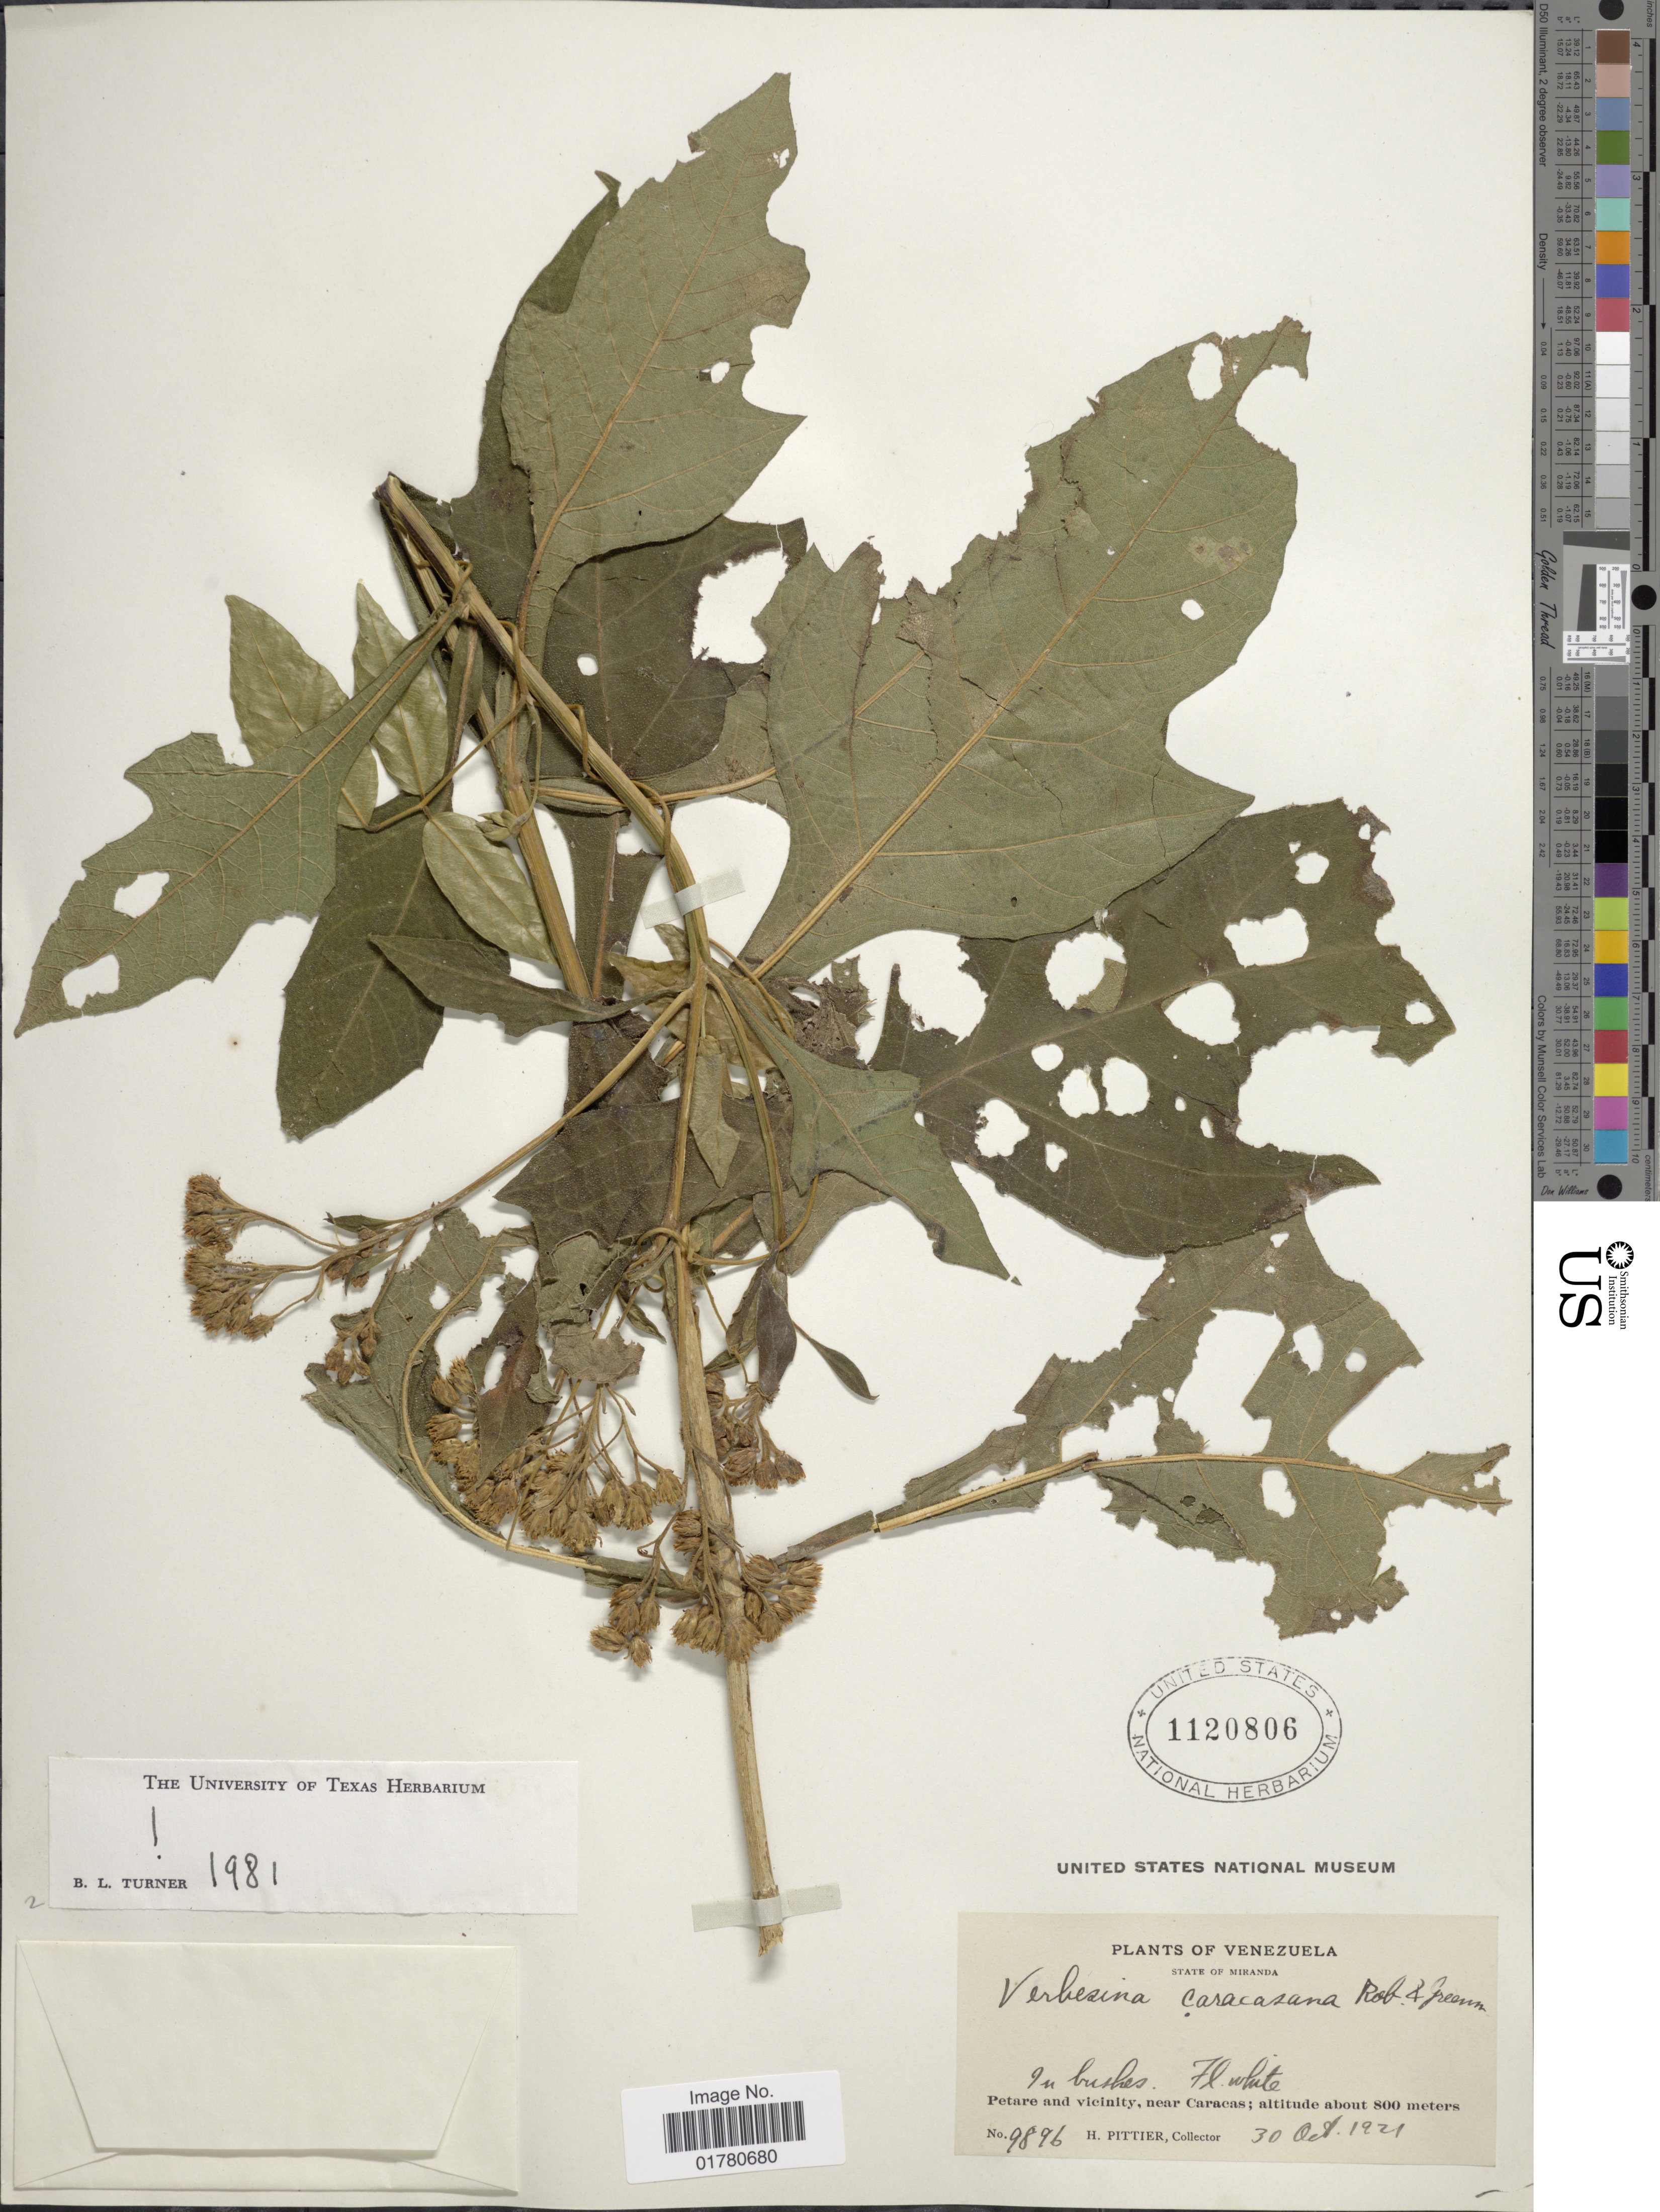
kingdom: Plantae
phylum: Tracheophyta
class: Magnoliopsida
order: Asterales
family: Asteraceae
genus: Verbesina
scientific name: Verbesina caracasana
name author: B.L. Rob. & Greenm.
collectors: H. F. Pittier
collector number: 9896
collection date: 1921-10-30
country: Venezuela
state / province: Miranda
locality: In brushes, Petare and vicinity, near Caracas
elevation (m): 800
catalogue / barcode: US 1120806